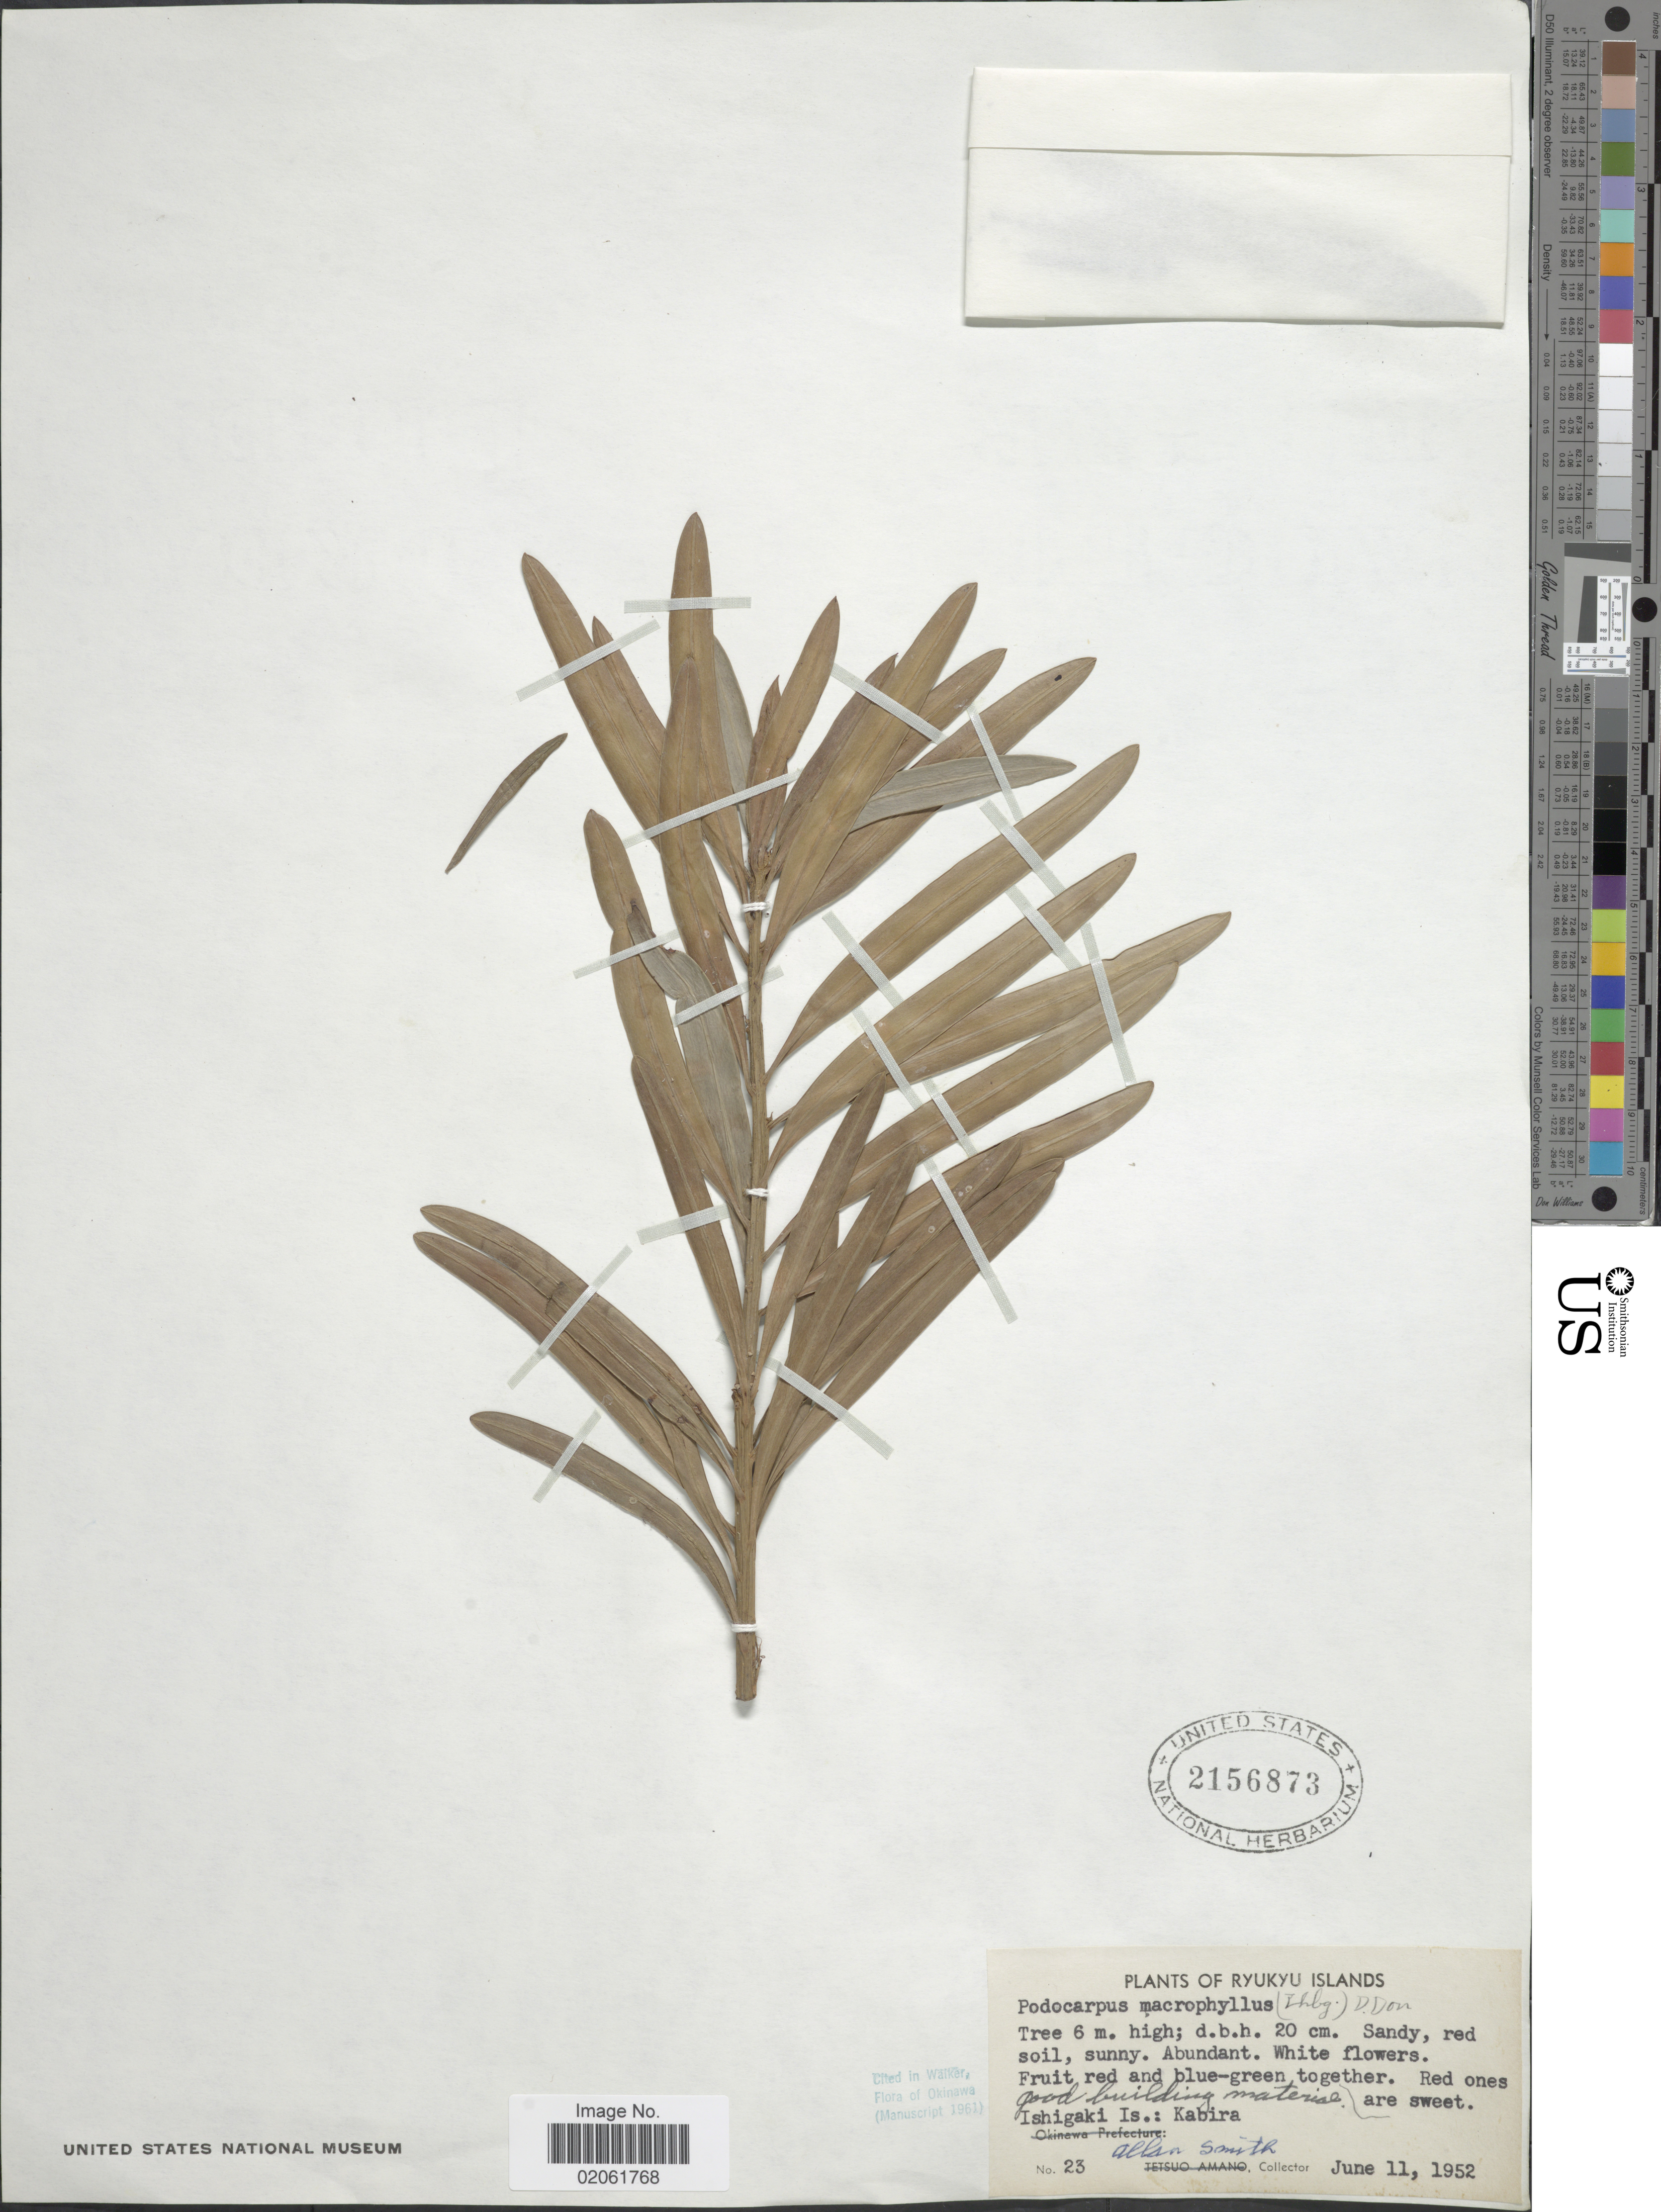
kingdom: Plantae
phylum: Tracheophyta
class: Pinopsida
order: Pinales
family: Podocarpaceae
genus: Podocarpus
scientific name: Podocarpus chinensis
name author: Wall. ex J. Forbes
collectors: A. Smith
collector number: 23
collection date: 1952-06-11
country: Japan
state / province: Okinawa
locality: Ryukyu Islands, Ishigaki Is.: Kabira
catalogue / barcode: US 2156873